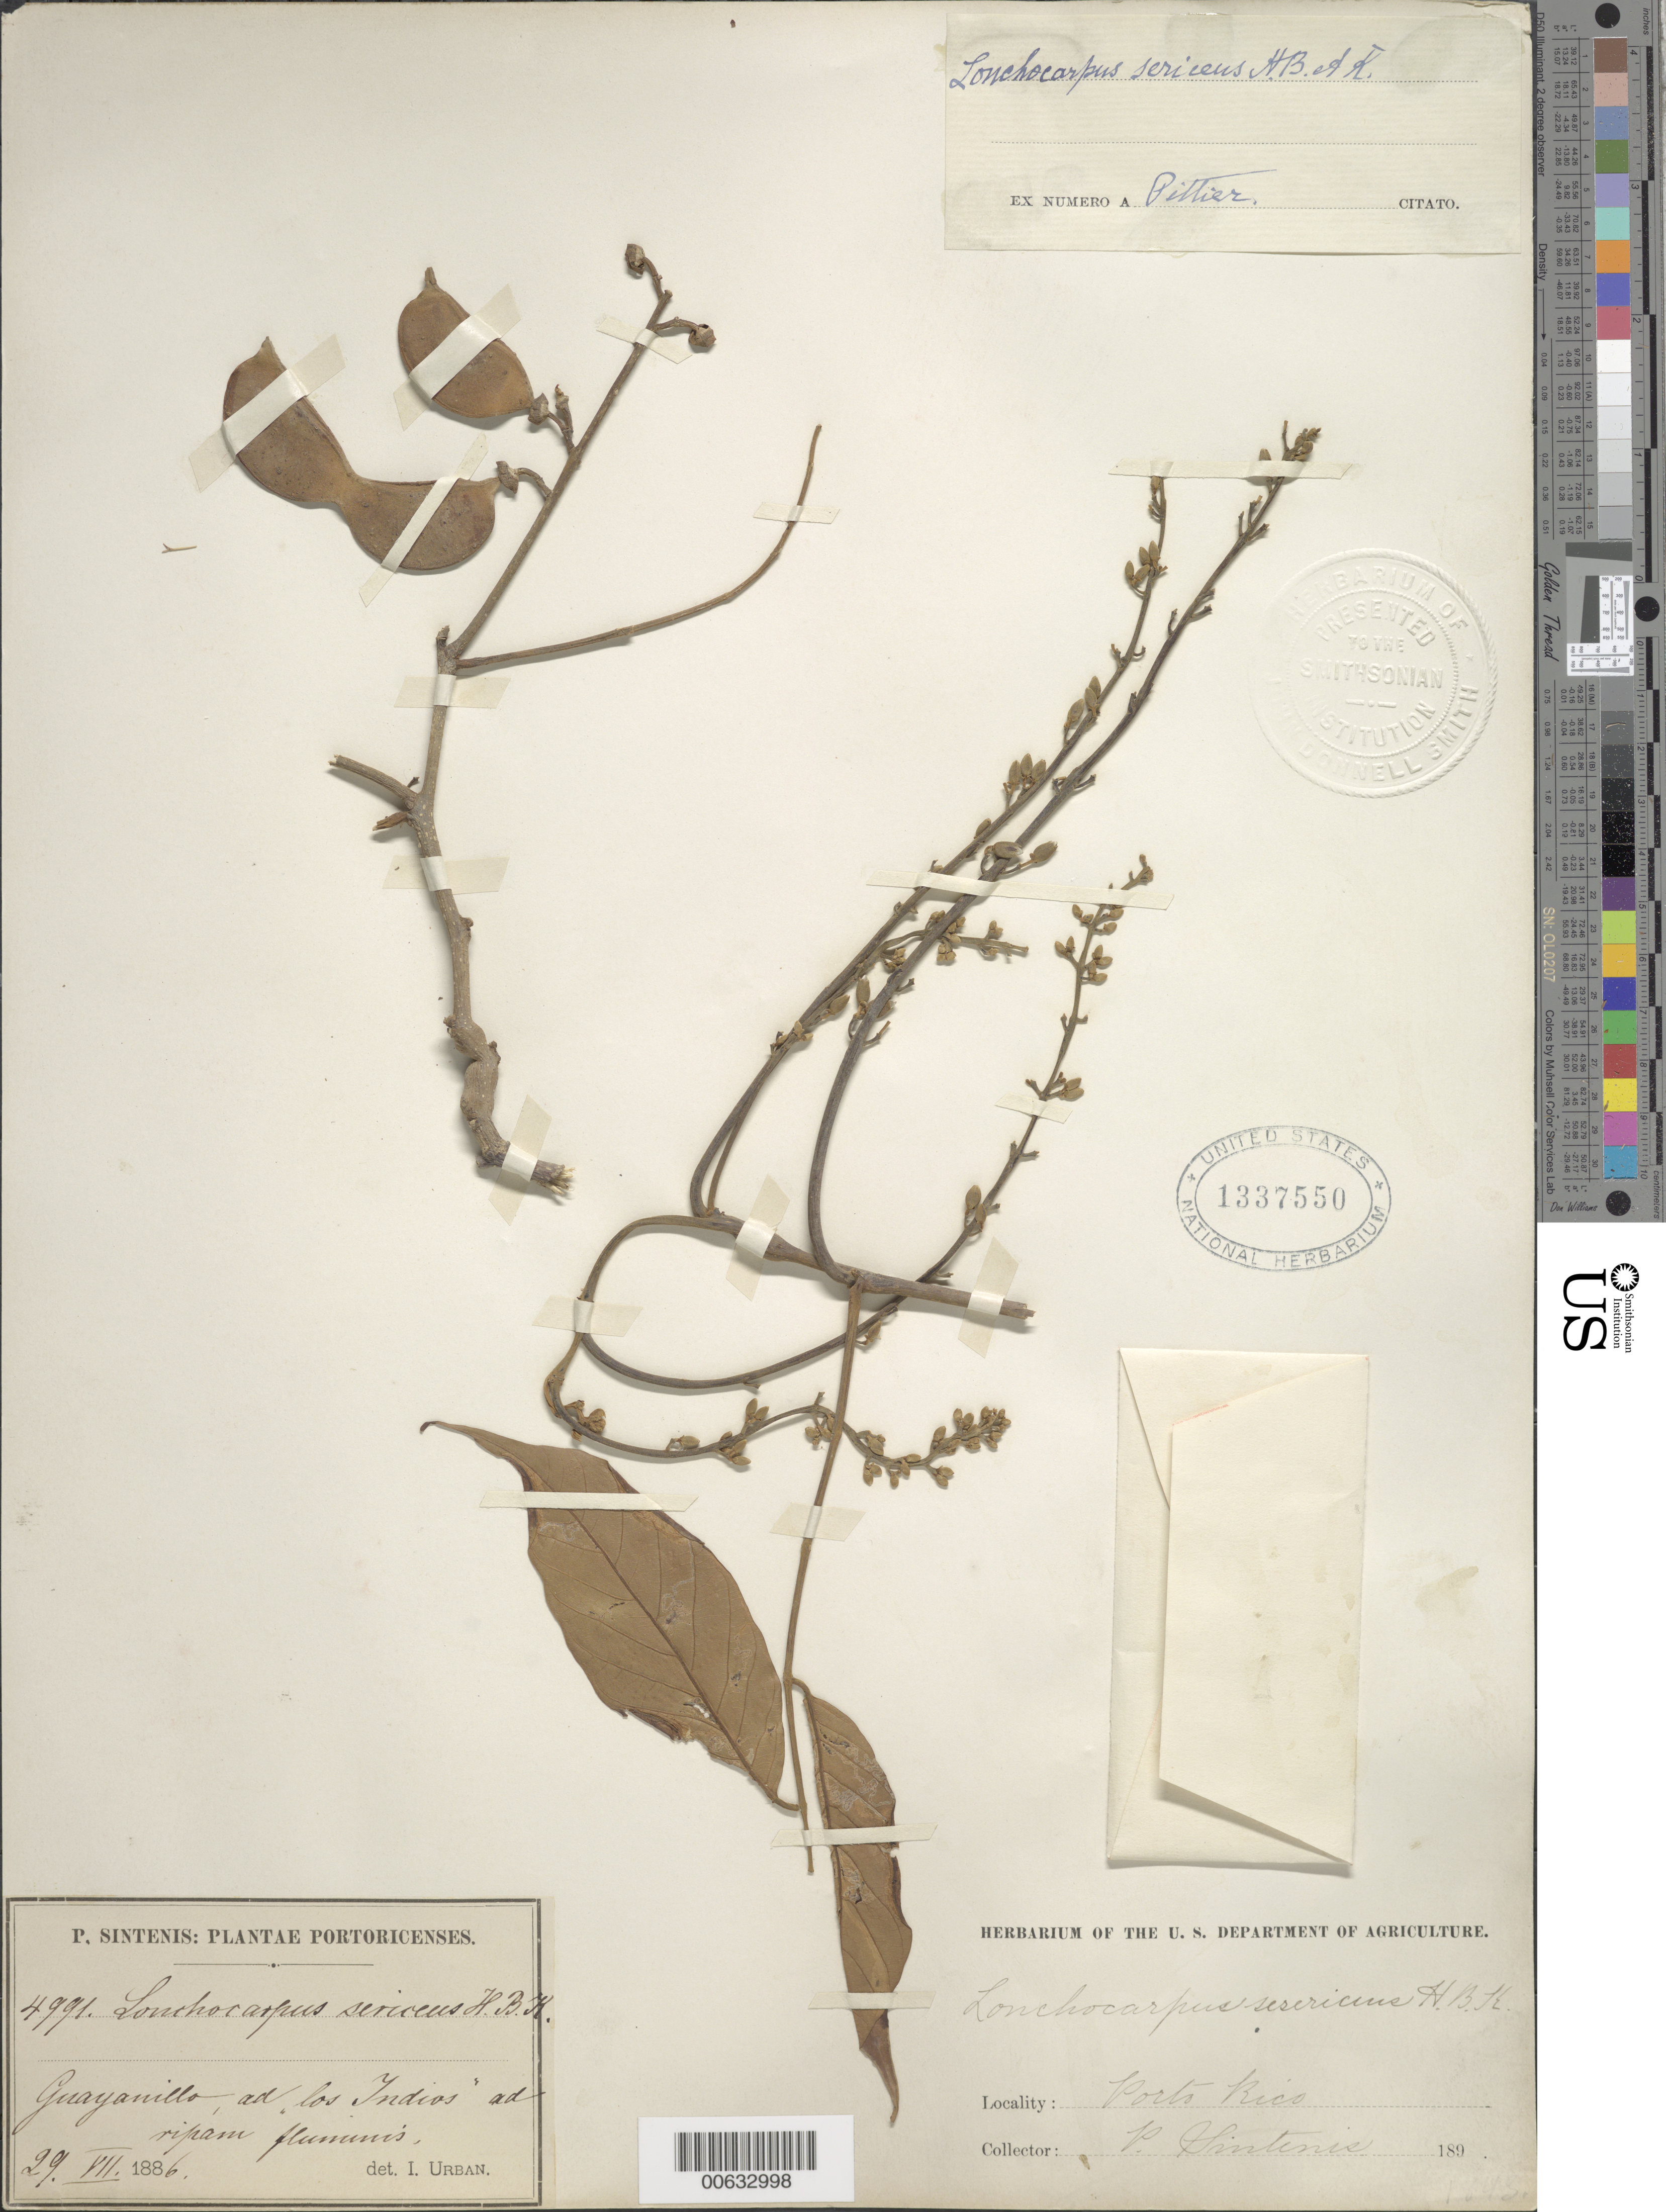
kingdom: Plantae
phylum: Tracheophyta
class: Magnoliopsida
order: Fabales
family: Fabaceae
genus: Lonchocarpus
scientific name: Lonchocarpus sericeus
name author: (Poir.) Kunth ex DC.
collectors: P. Sintenis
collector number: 4991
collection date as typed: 29 Jul 1886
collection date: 1886-07-29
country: Puerto Rico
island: Greater Antilles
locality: Guayanilla, ad los Indios ad ripam fluminis.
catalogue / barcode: US 1337550